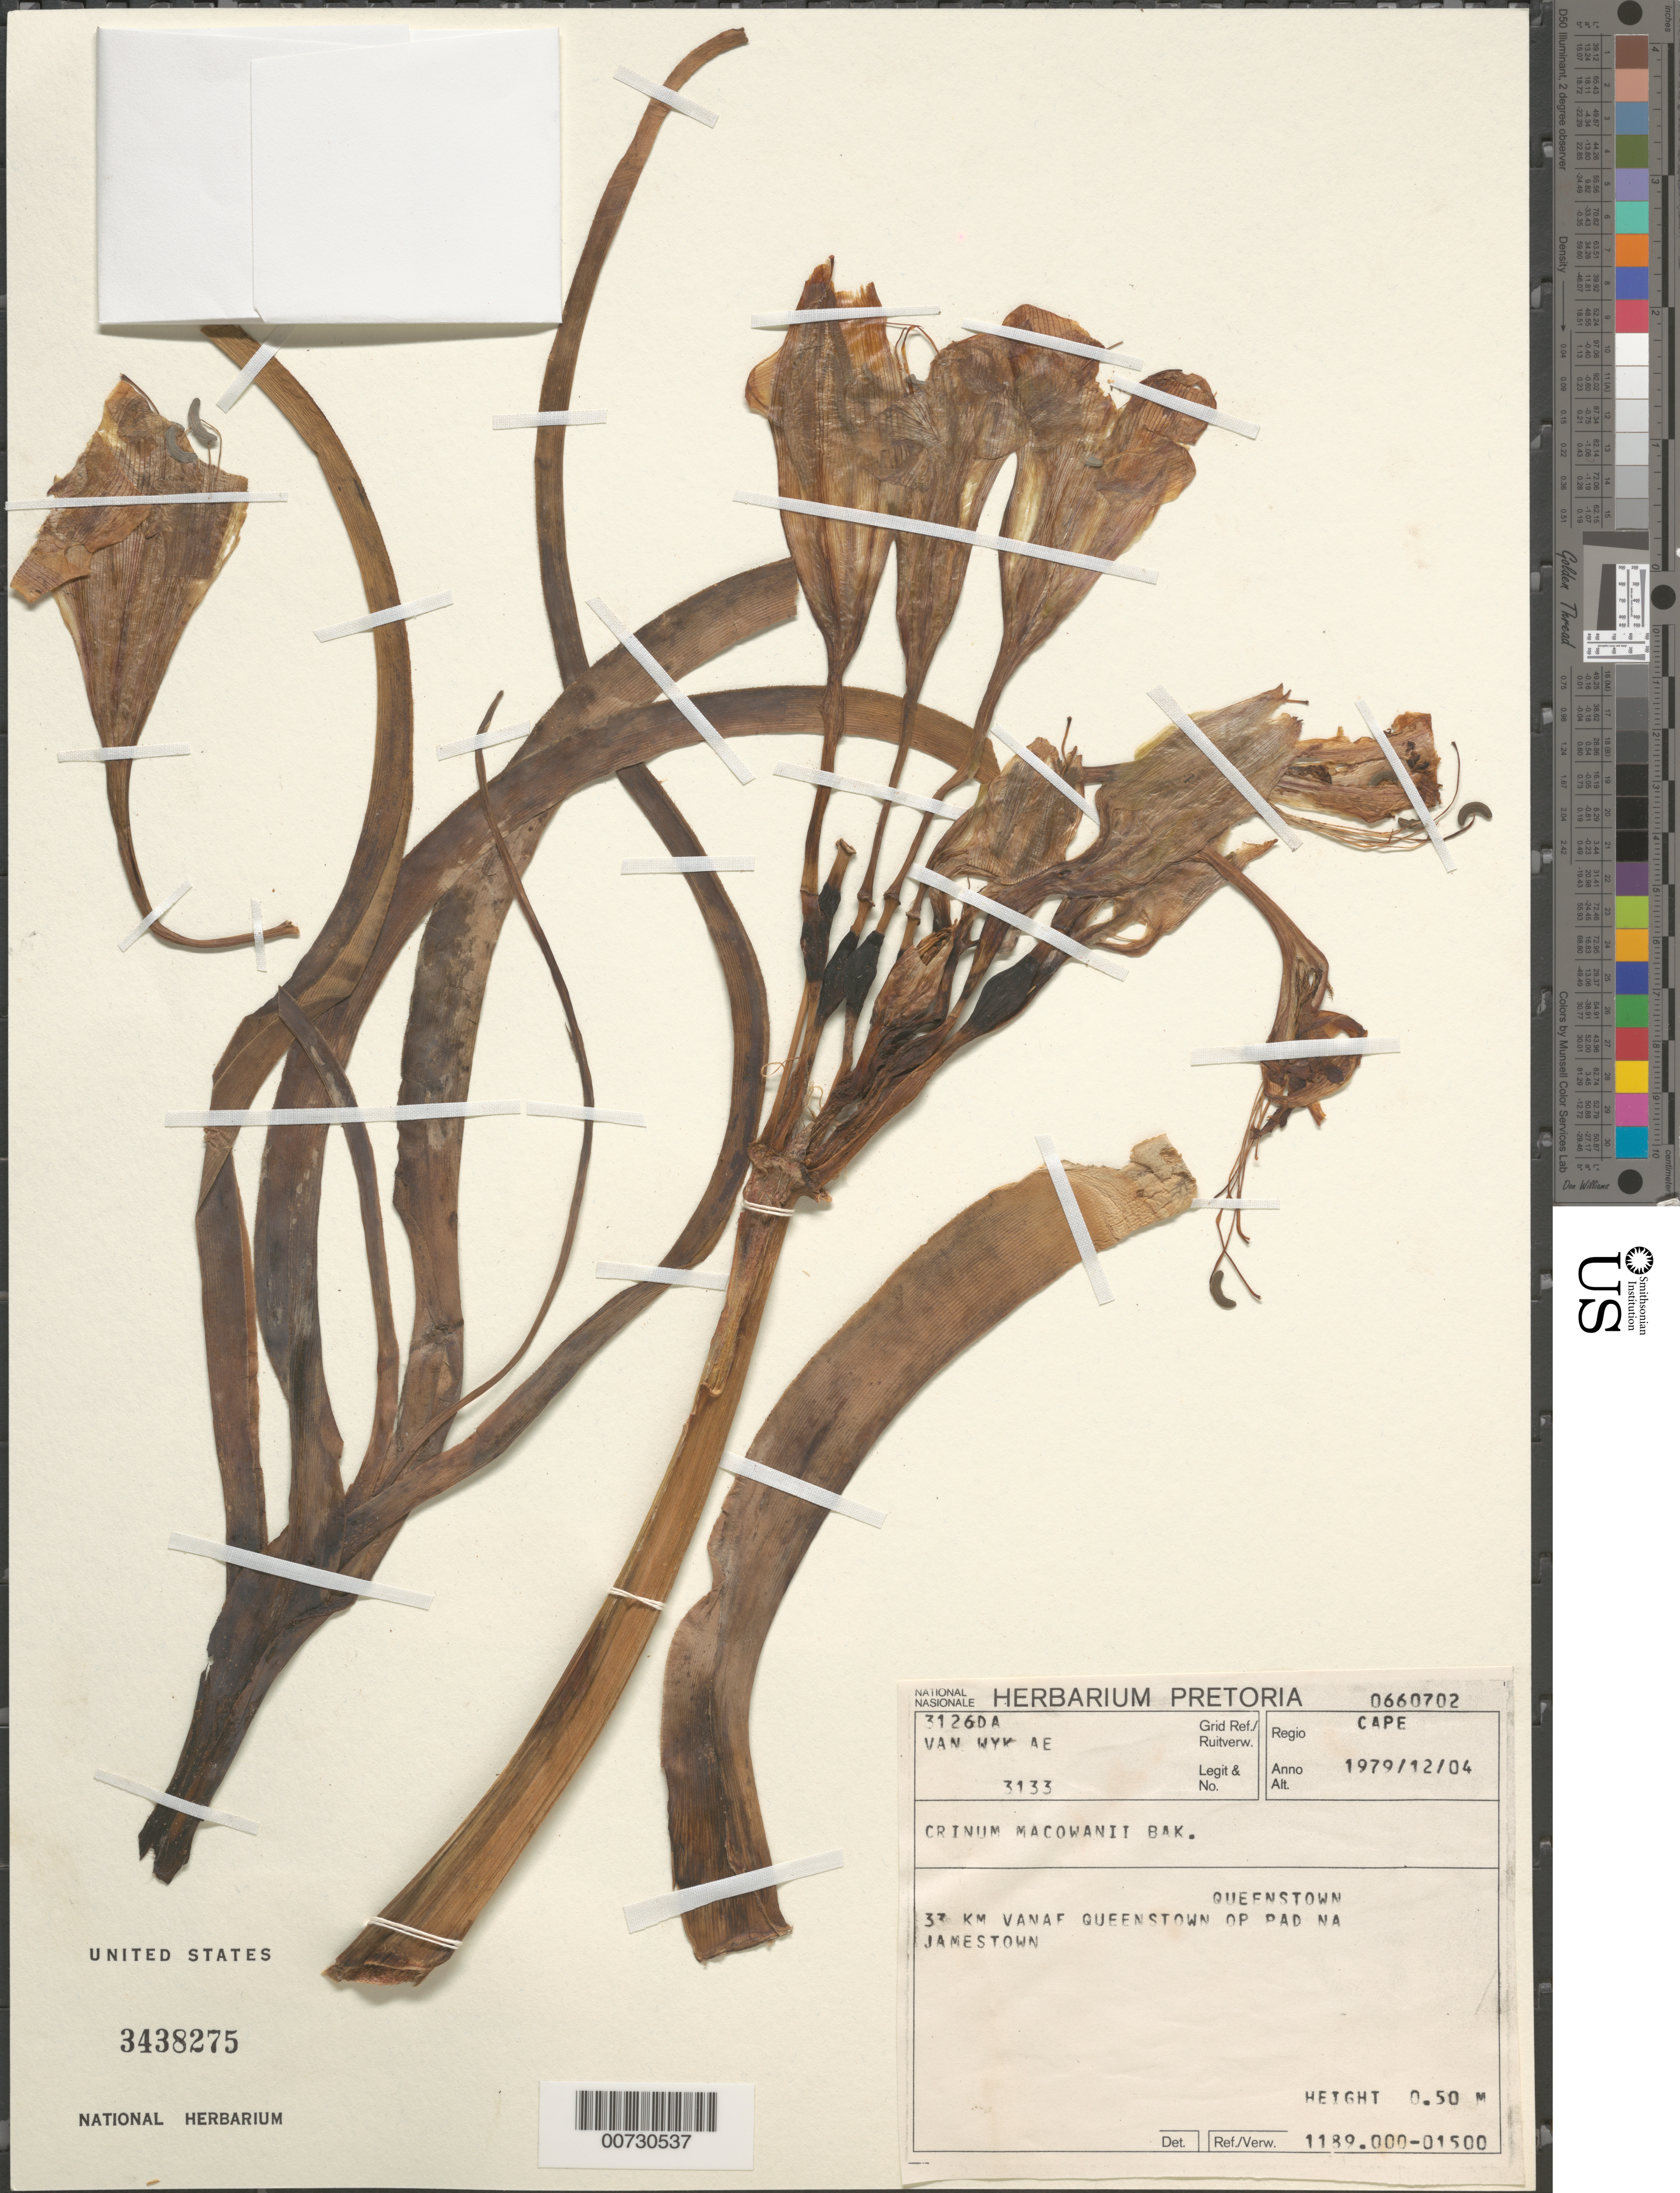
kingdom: Plantae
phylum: Tracheophyta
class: Liliopsida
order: Asparagales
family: Amaryllidaceae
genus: Crinum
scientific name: Crinum macowani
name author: Baker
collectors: -. Van Wyk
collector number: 3133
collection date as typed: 12 Apr 1979 or 04 Dec 1979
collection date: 1979-04-12 or 1979-12-04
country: South Africa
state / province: Eastern Cape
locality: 33 km vanar Queenstown op pad na Jamestown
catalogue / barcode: US 3438275